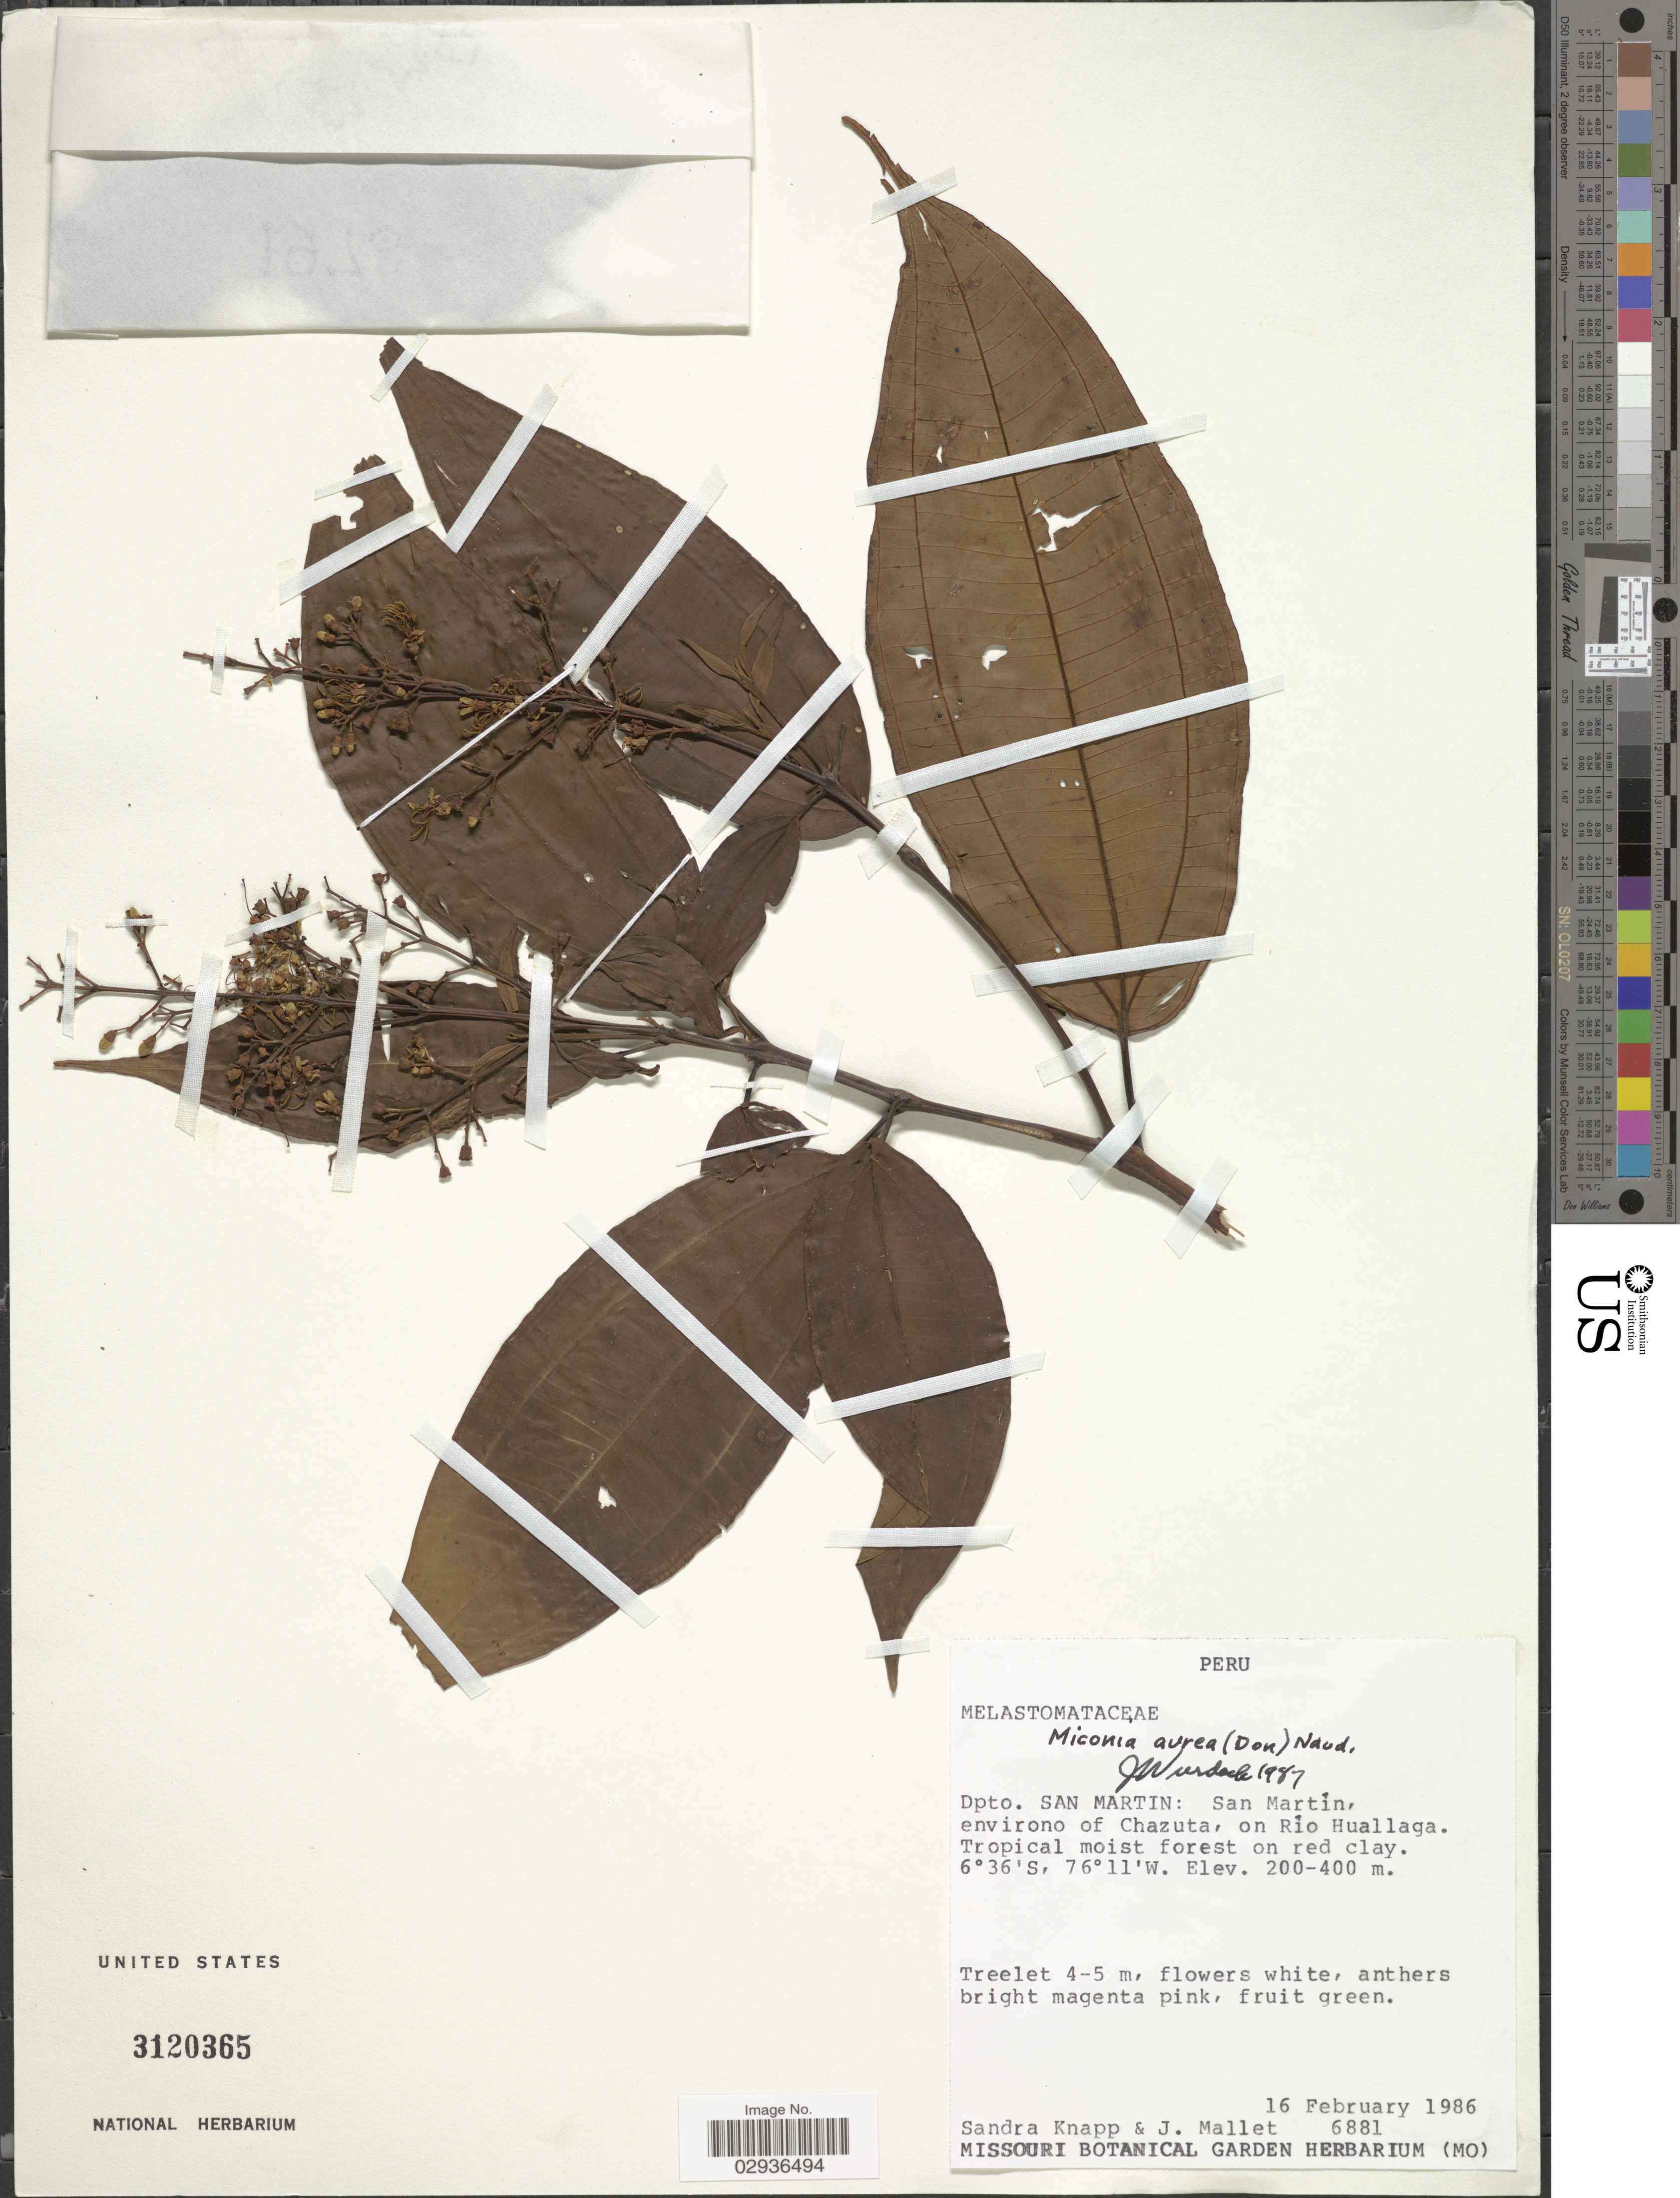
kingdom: Plantae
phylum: Tracheophyta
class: Magnoliopsida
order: Myrtales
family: Melastomataceae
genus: Miconia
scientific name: Miconia aurea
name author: (D. Don) Naudin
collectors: S. Knapp & J. Mallett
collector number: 6881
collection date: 1986-02-16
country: Peru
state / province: San Martín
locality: Dpto. San Martin: San Martín, environo of Chazuta, on Río Huallaga.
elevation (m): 200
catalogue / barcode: US 3120365